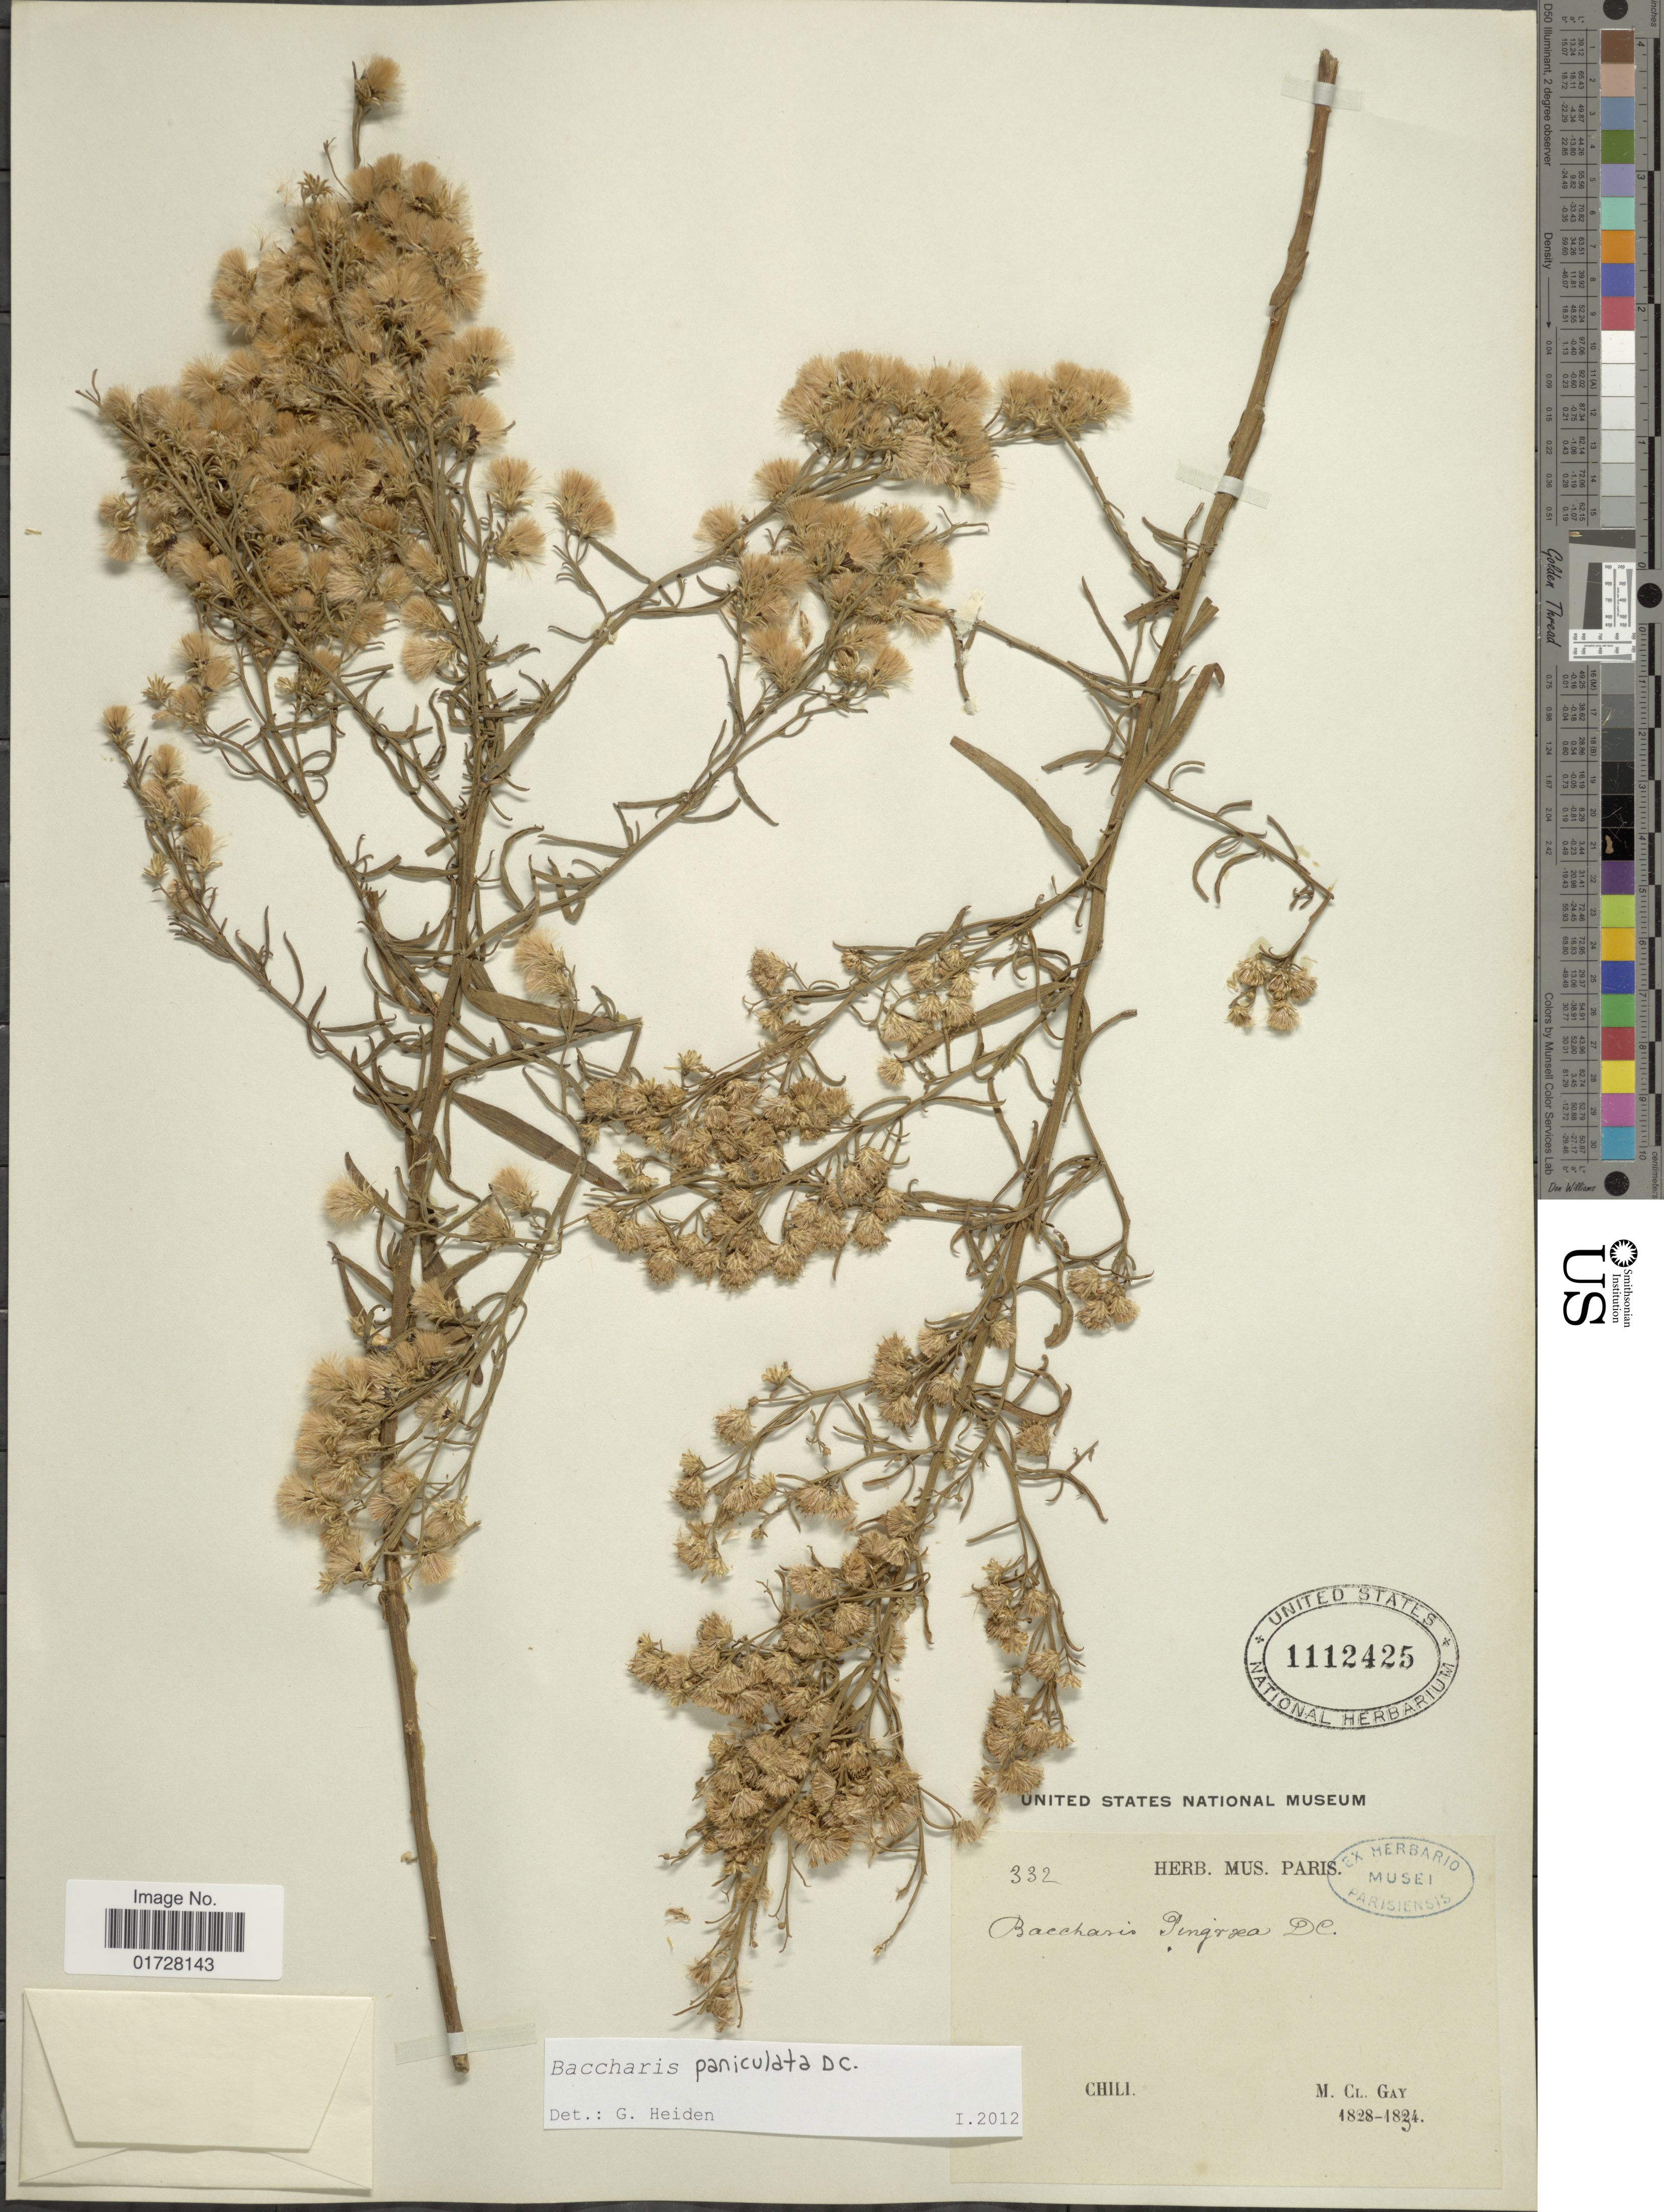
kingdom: Plantae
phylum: Tracheophyta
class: Magnoliopsida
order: Asterales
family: Asteraceae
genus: Baccharis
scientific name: Baccharis paniculata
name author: DC.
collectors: M. Gay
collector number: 332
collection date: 1828/1834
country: Chile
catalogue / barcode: US 1112425